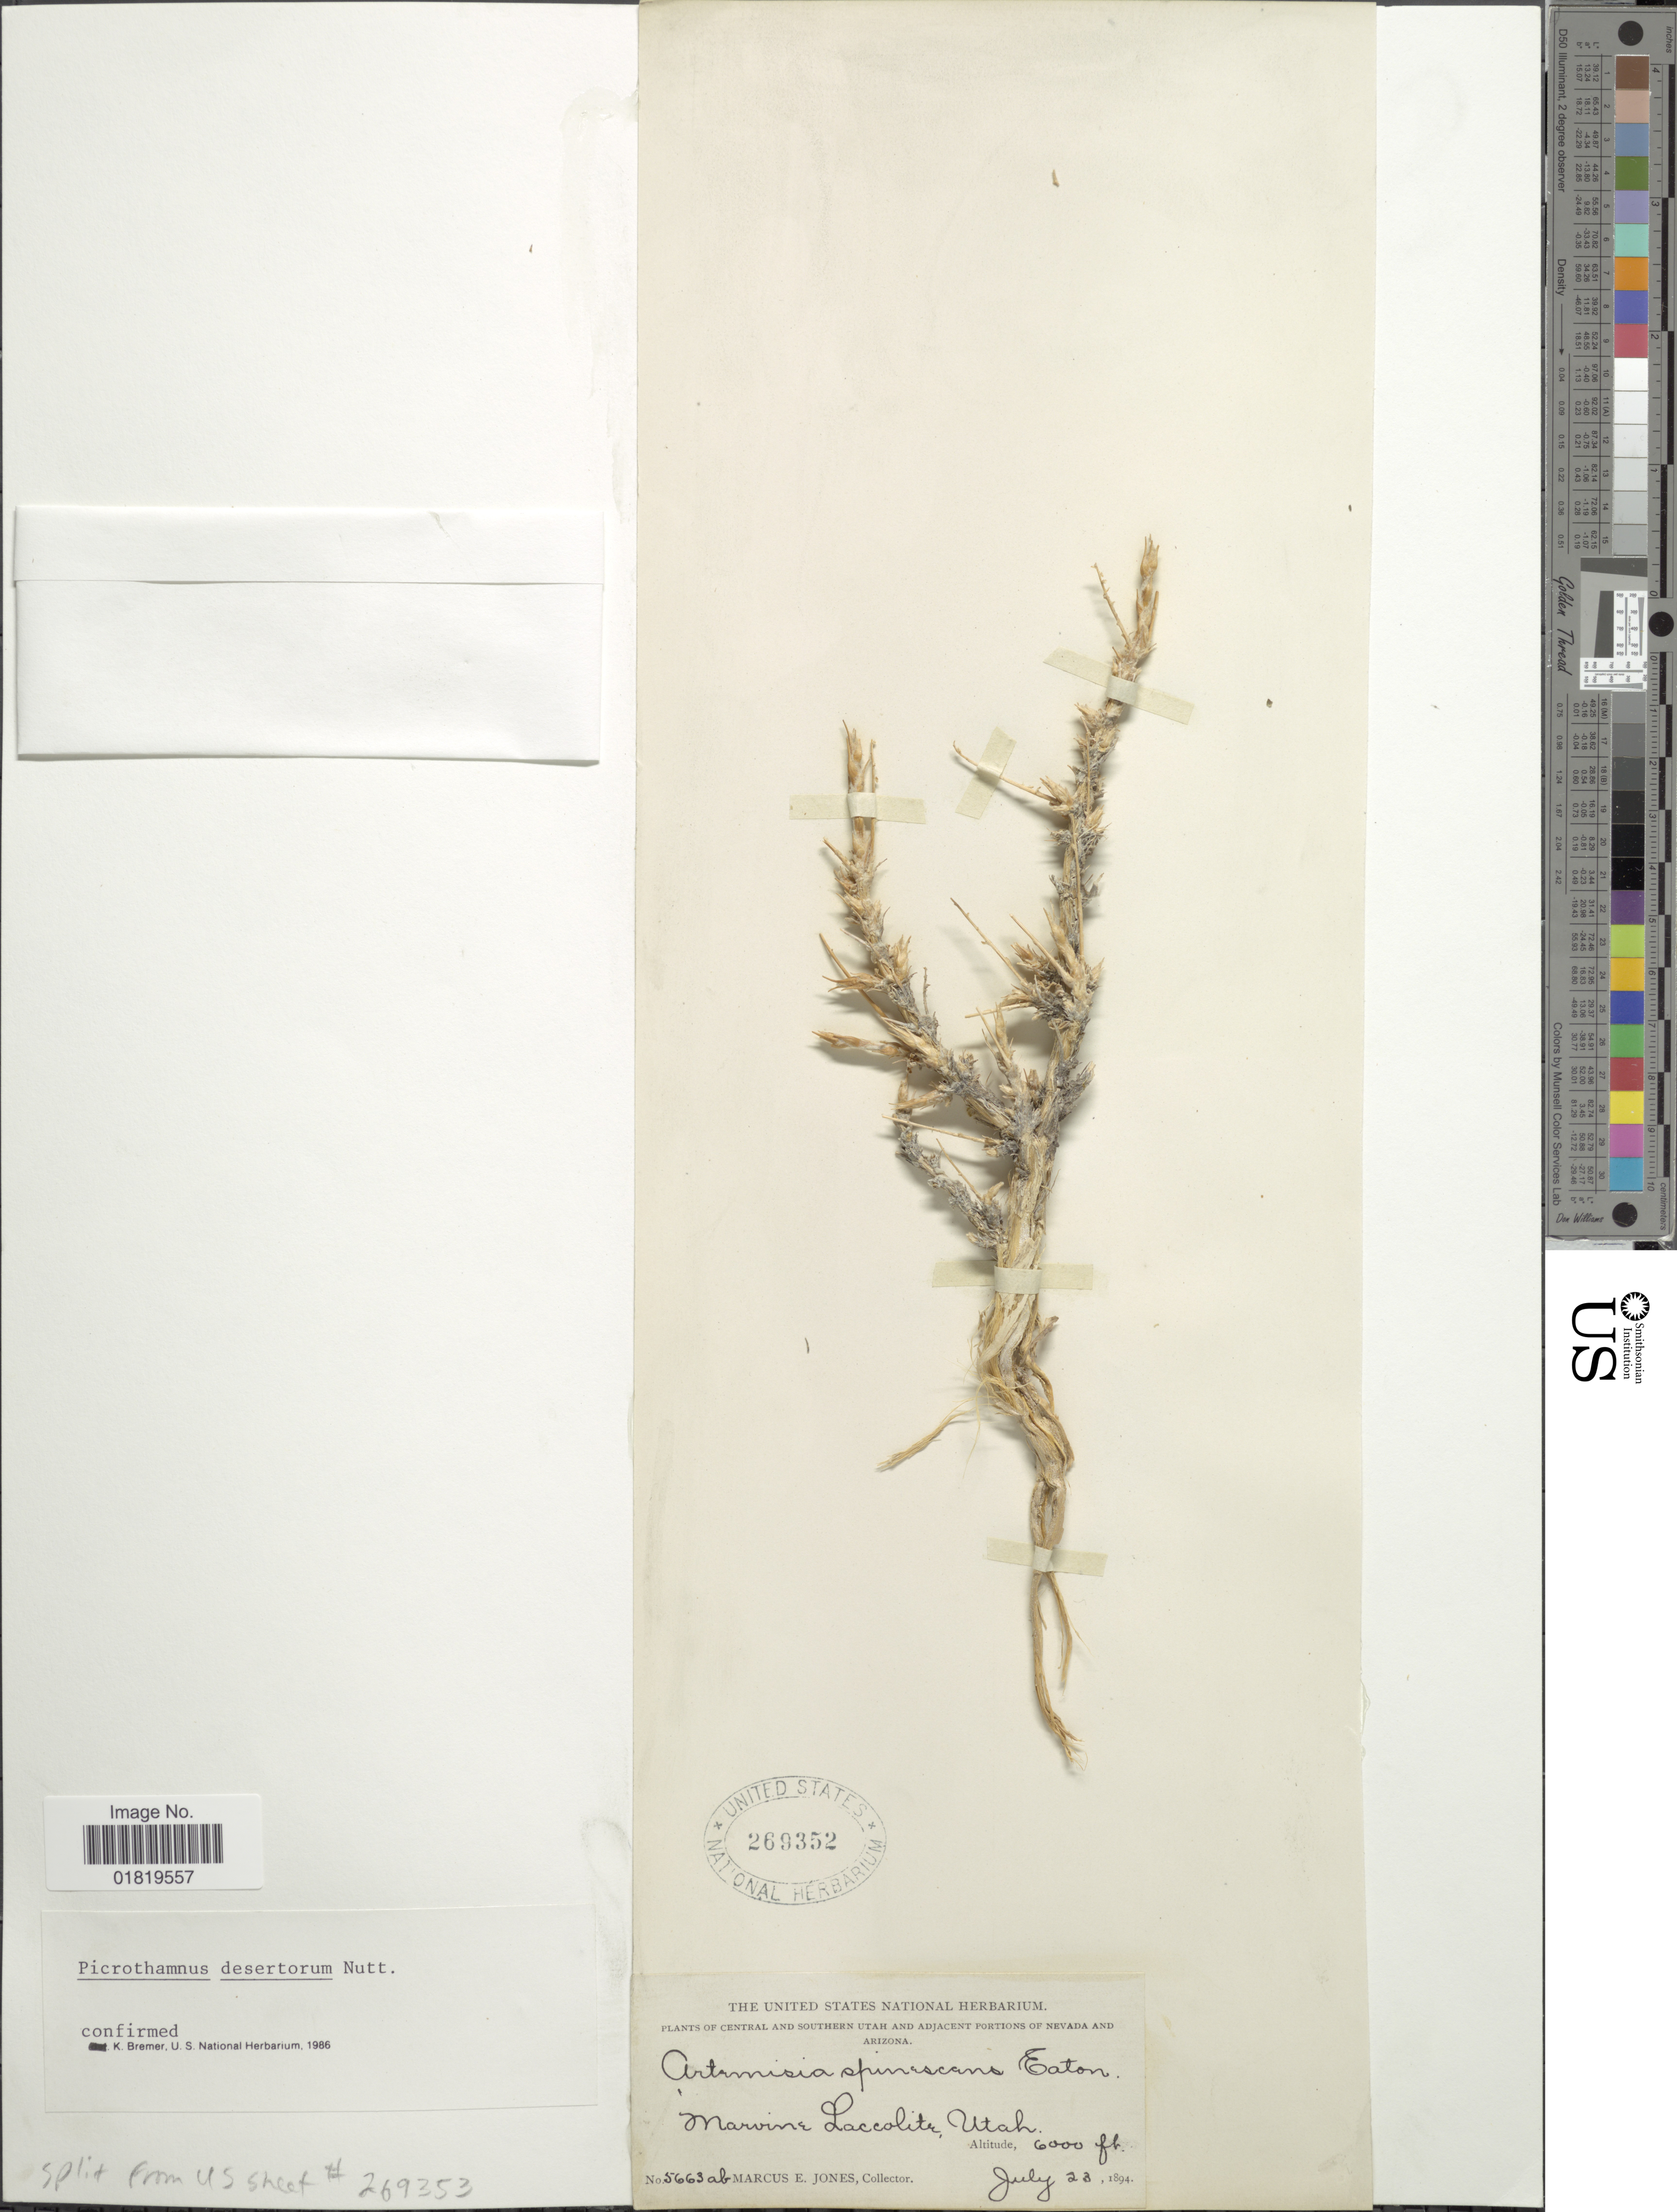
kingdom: Plantae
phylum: Tracheophyta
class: Magnoliopsida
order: Asterales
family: Asteraceae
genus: Picrothamnus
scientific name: Picrothamnus desertorum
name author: Nutt.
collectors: M. E. Jones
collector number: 5663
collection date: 1894-07-23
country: United States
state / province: Utah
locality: Marvine Laccolite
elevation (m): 1829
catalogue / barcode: US 269352